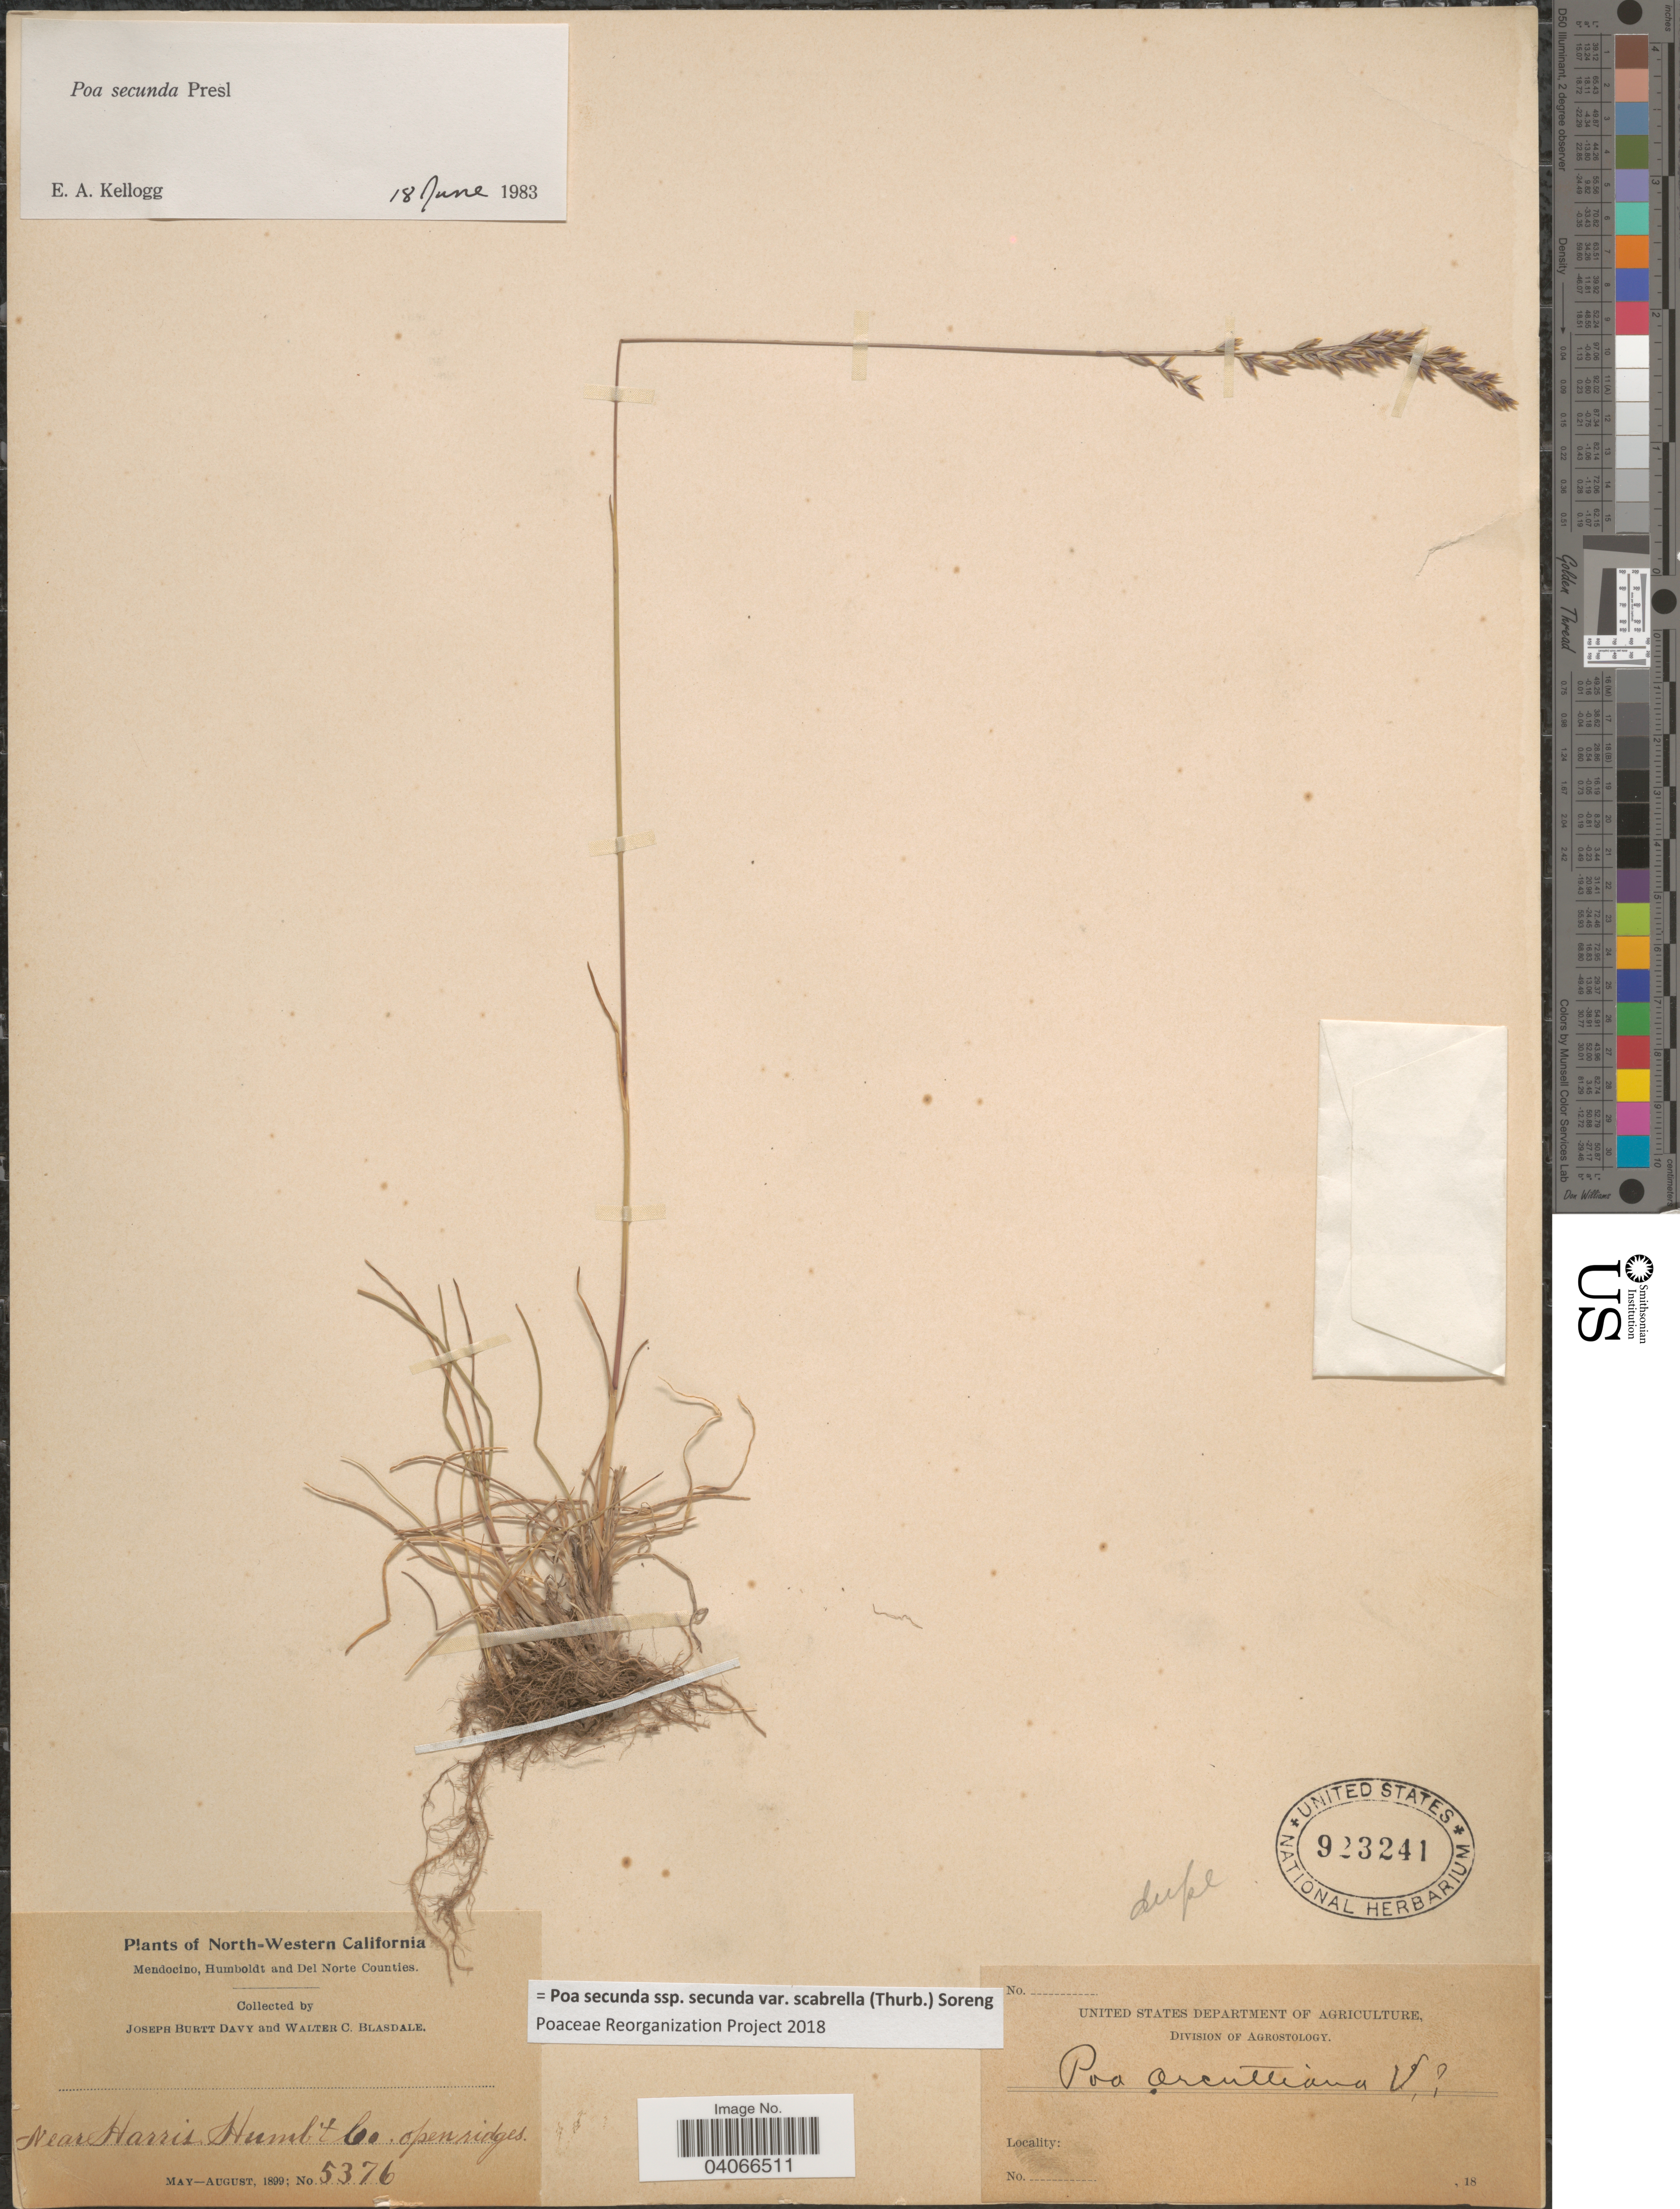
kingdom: Plantae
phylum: Tracheophyta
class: Liliopsida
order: Poales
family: Poaceae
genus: Poa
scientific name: Poa secunda subsp. secunda var. scabrella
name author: (Thurb.) Soreng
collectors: J. Burtt Davy & W. Blasdale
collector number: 5376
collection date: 1899-05/1899-08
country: United States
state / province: California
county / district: Humboldt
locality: North-Western California. Near Harris, Humb't Co. Open ridges.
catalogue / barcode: US 923241